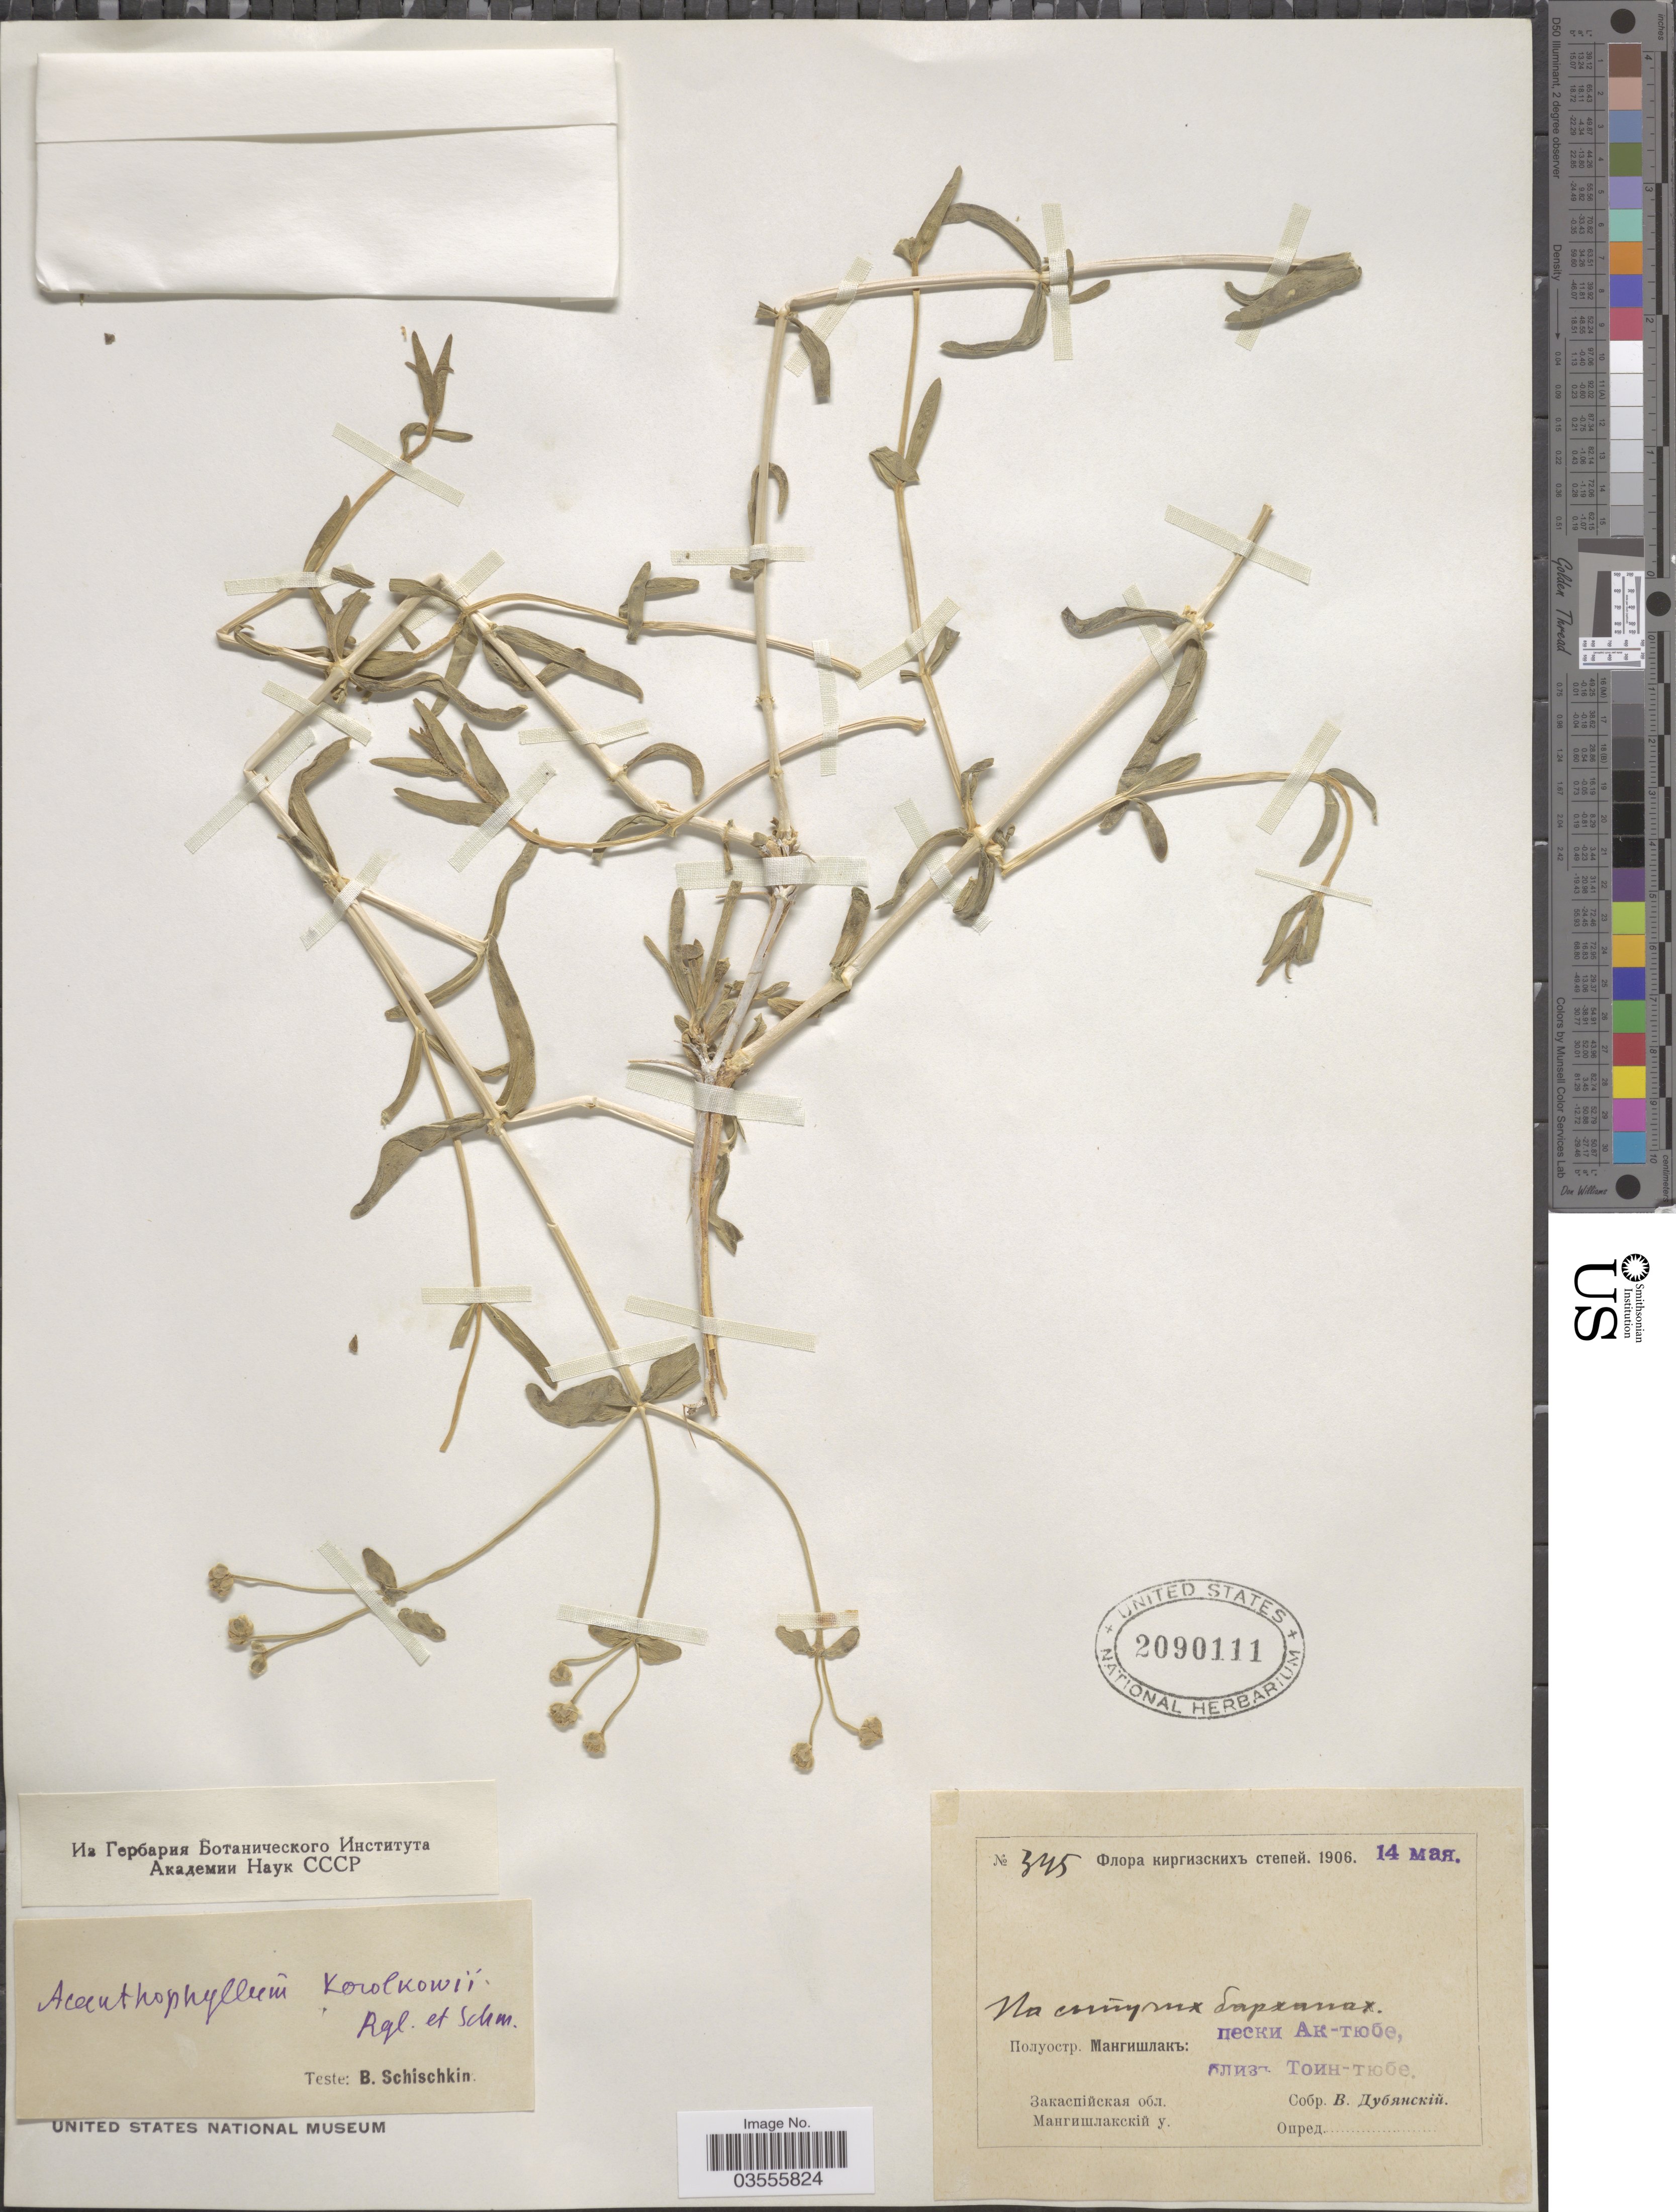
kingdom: Plantae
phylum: Tracheophyta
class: Magnoliopsida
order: Caryophyllales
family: Caryophyllaceae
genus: Acanthophyllum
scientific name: Acanthophyllum korolkowii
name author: Regel & Schmalh.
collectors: V. Dubyanskiy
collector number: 345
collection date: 1906-03-14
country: Kazakhstan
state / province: Mangghystau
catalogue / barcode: US 2090111